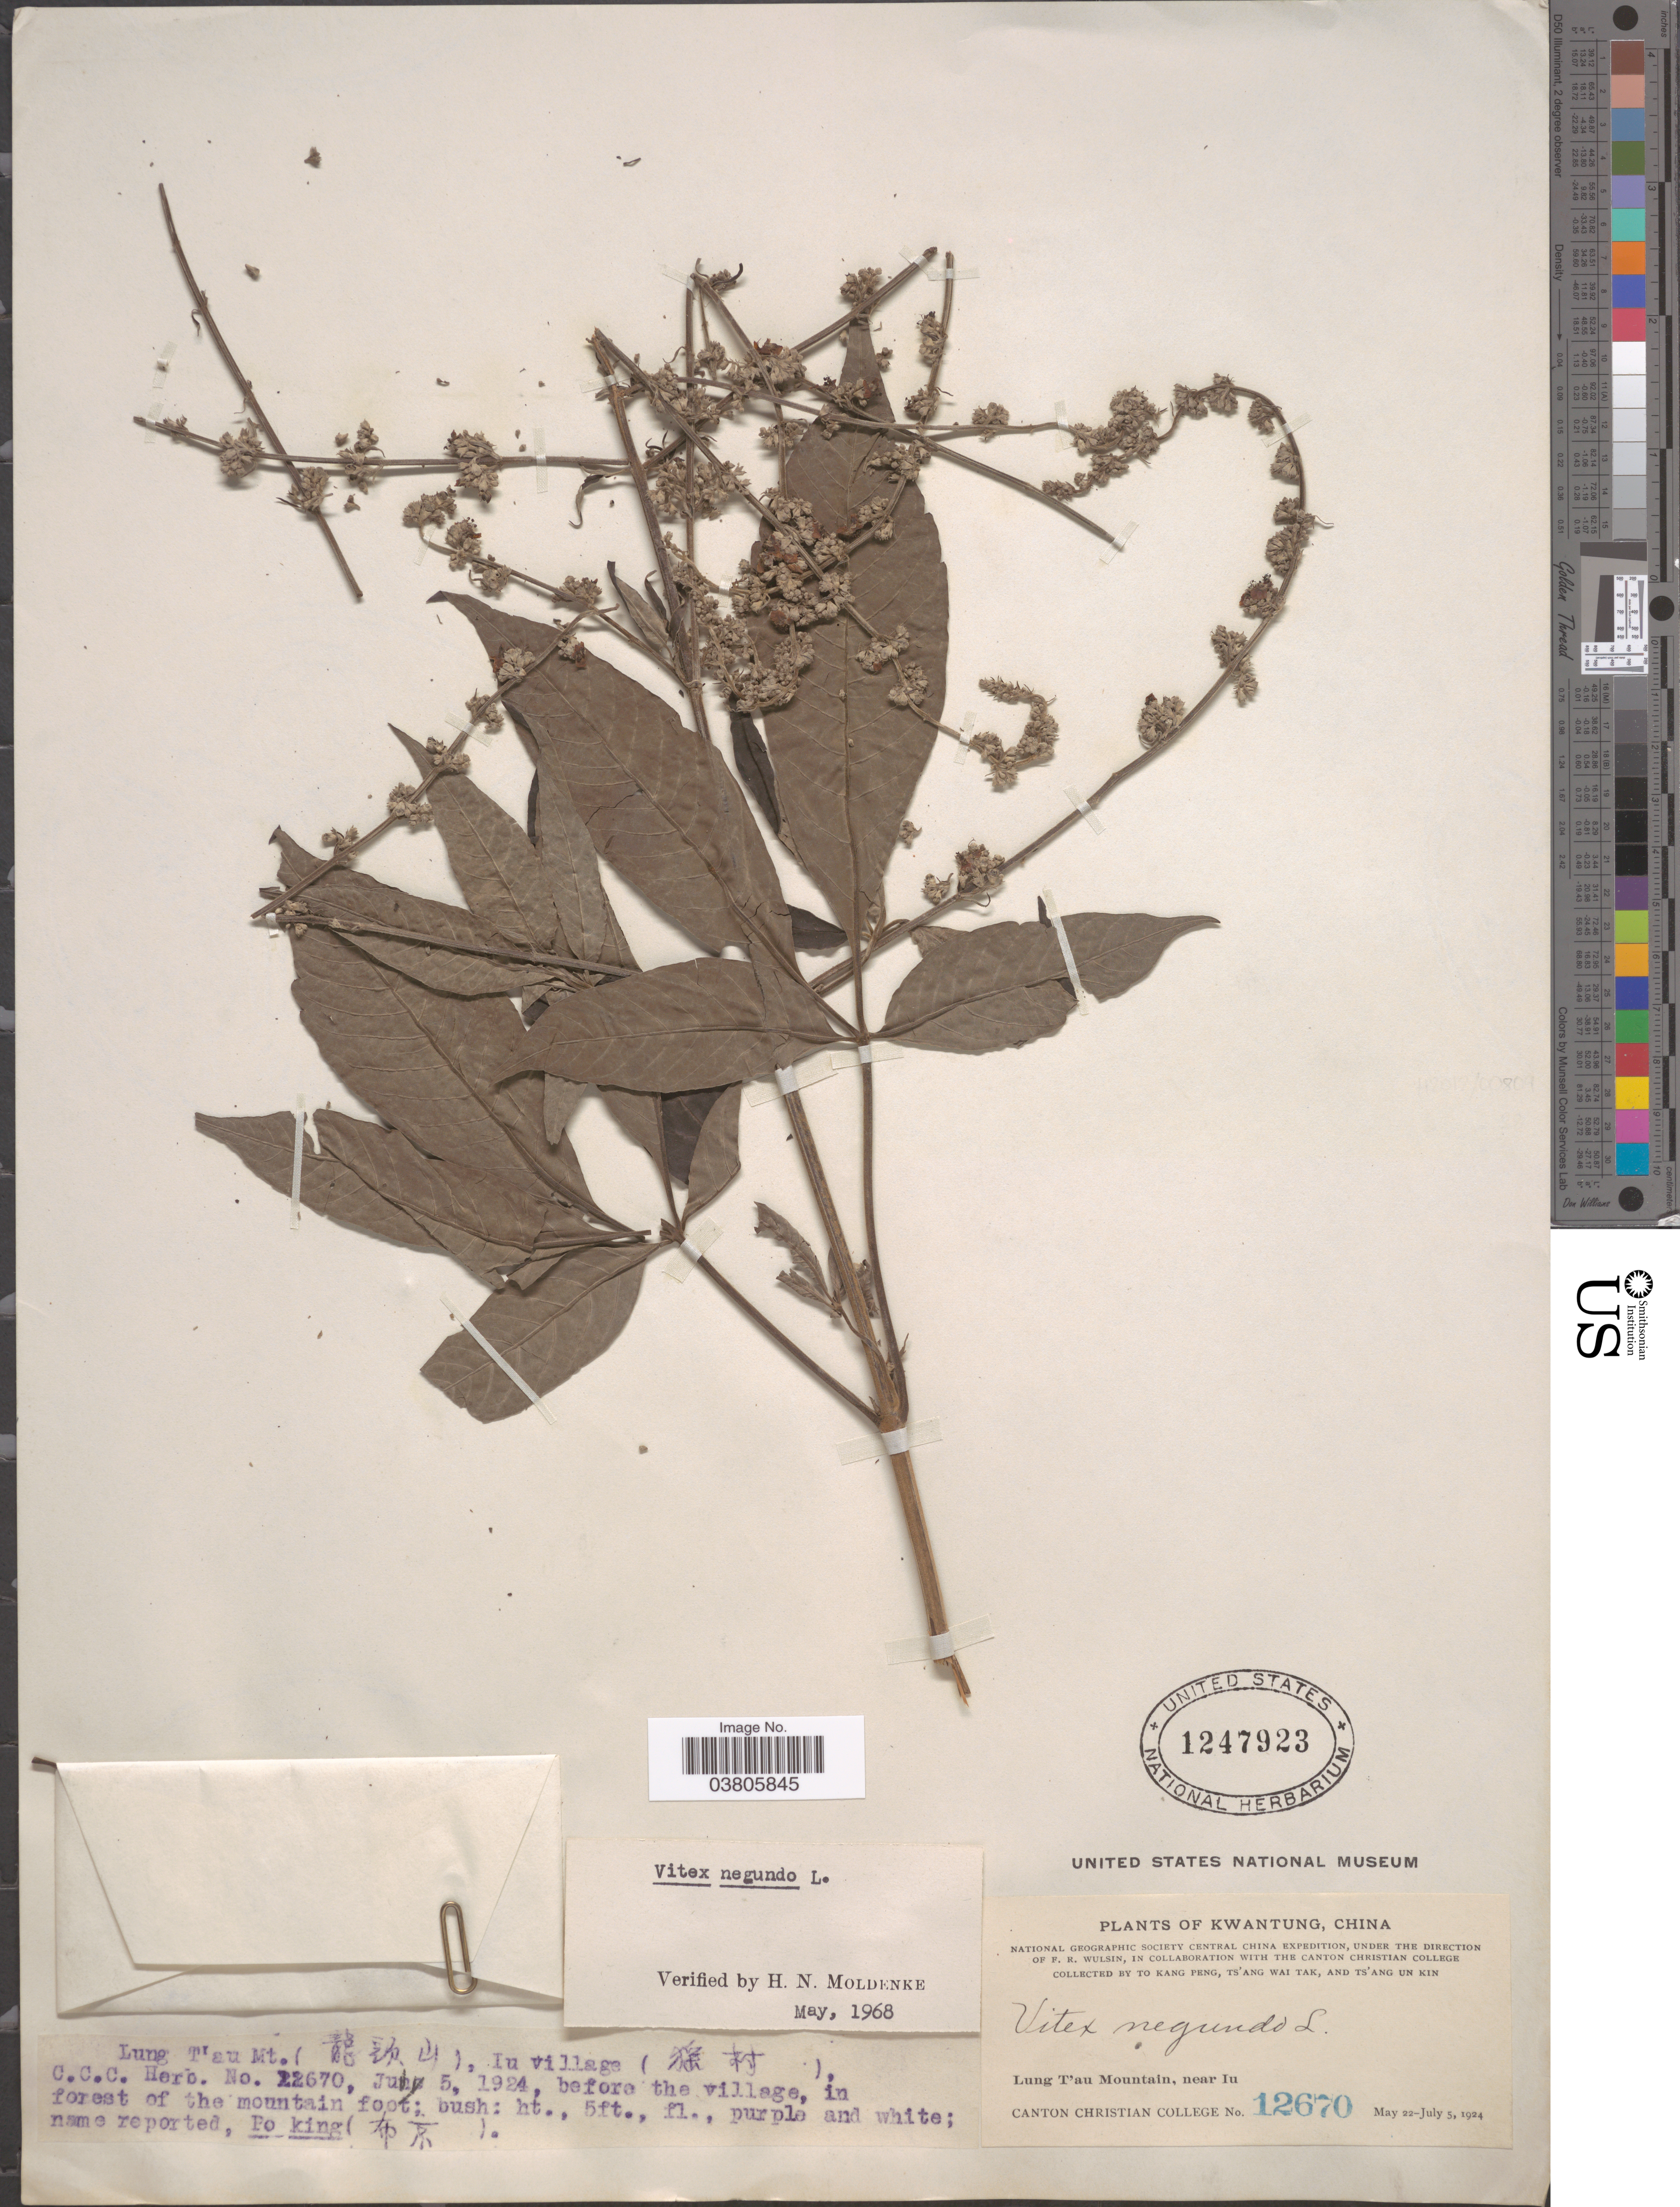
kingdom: Plantae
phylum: Tracheophyta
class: Magnoliopsida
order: Lamiales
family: Lamiaceae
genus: Vitex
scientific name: Vitex negundo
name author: L.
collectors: T. K. Peng, W. T. Tsang & Ts' Ang Un Kin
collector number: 12670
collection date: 1924-06-05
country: China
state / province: Guangdong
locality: Kwangtung. Lung T'au Mountain (X) , near Iu village (X).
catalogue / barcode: US 1247923